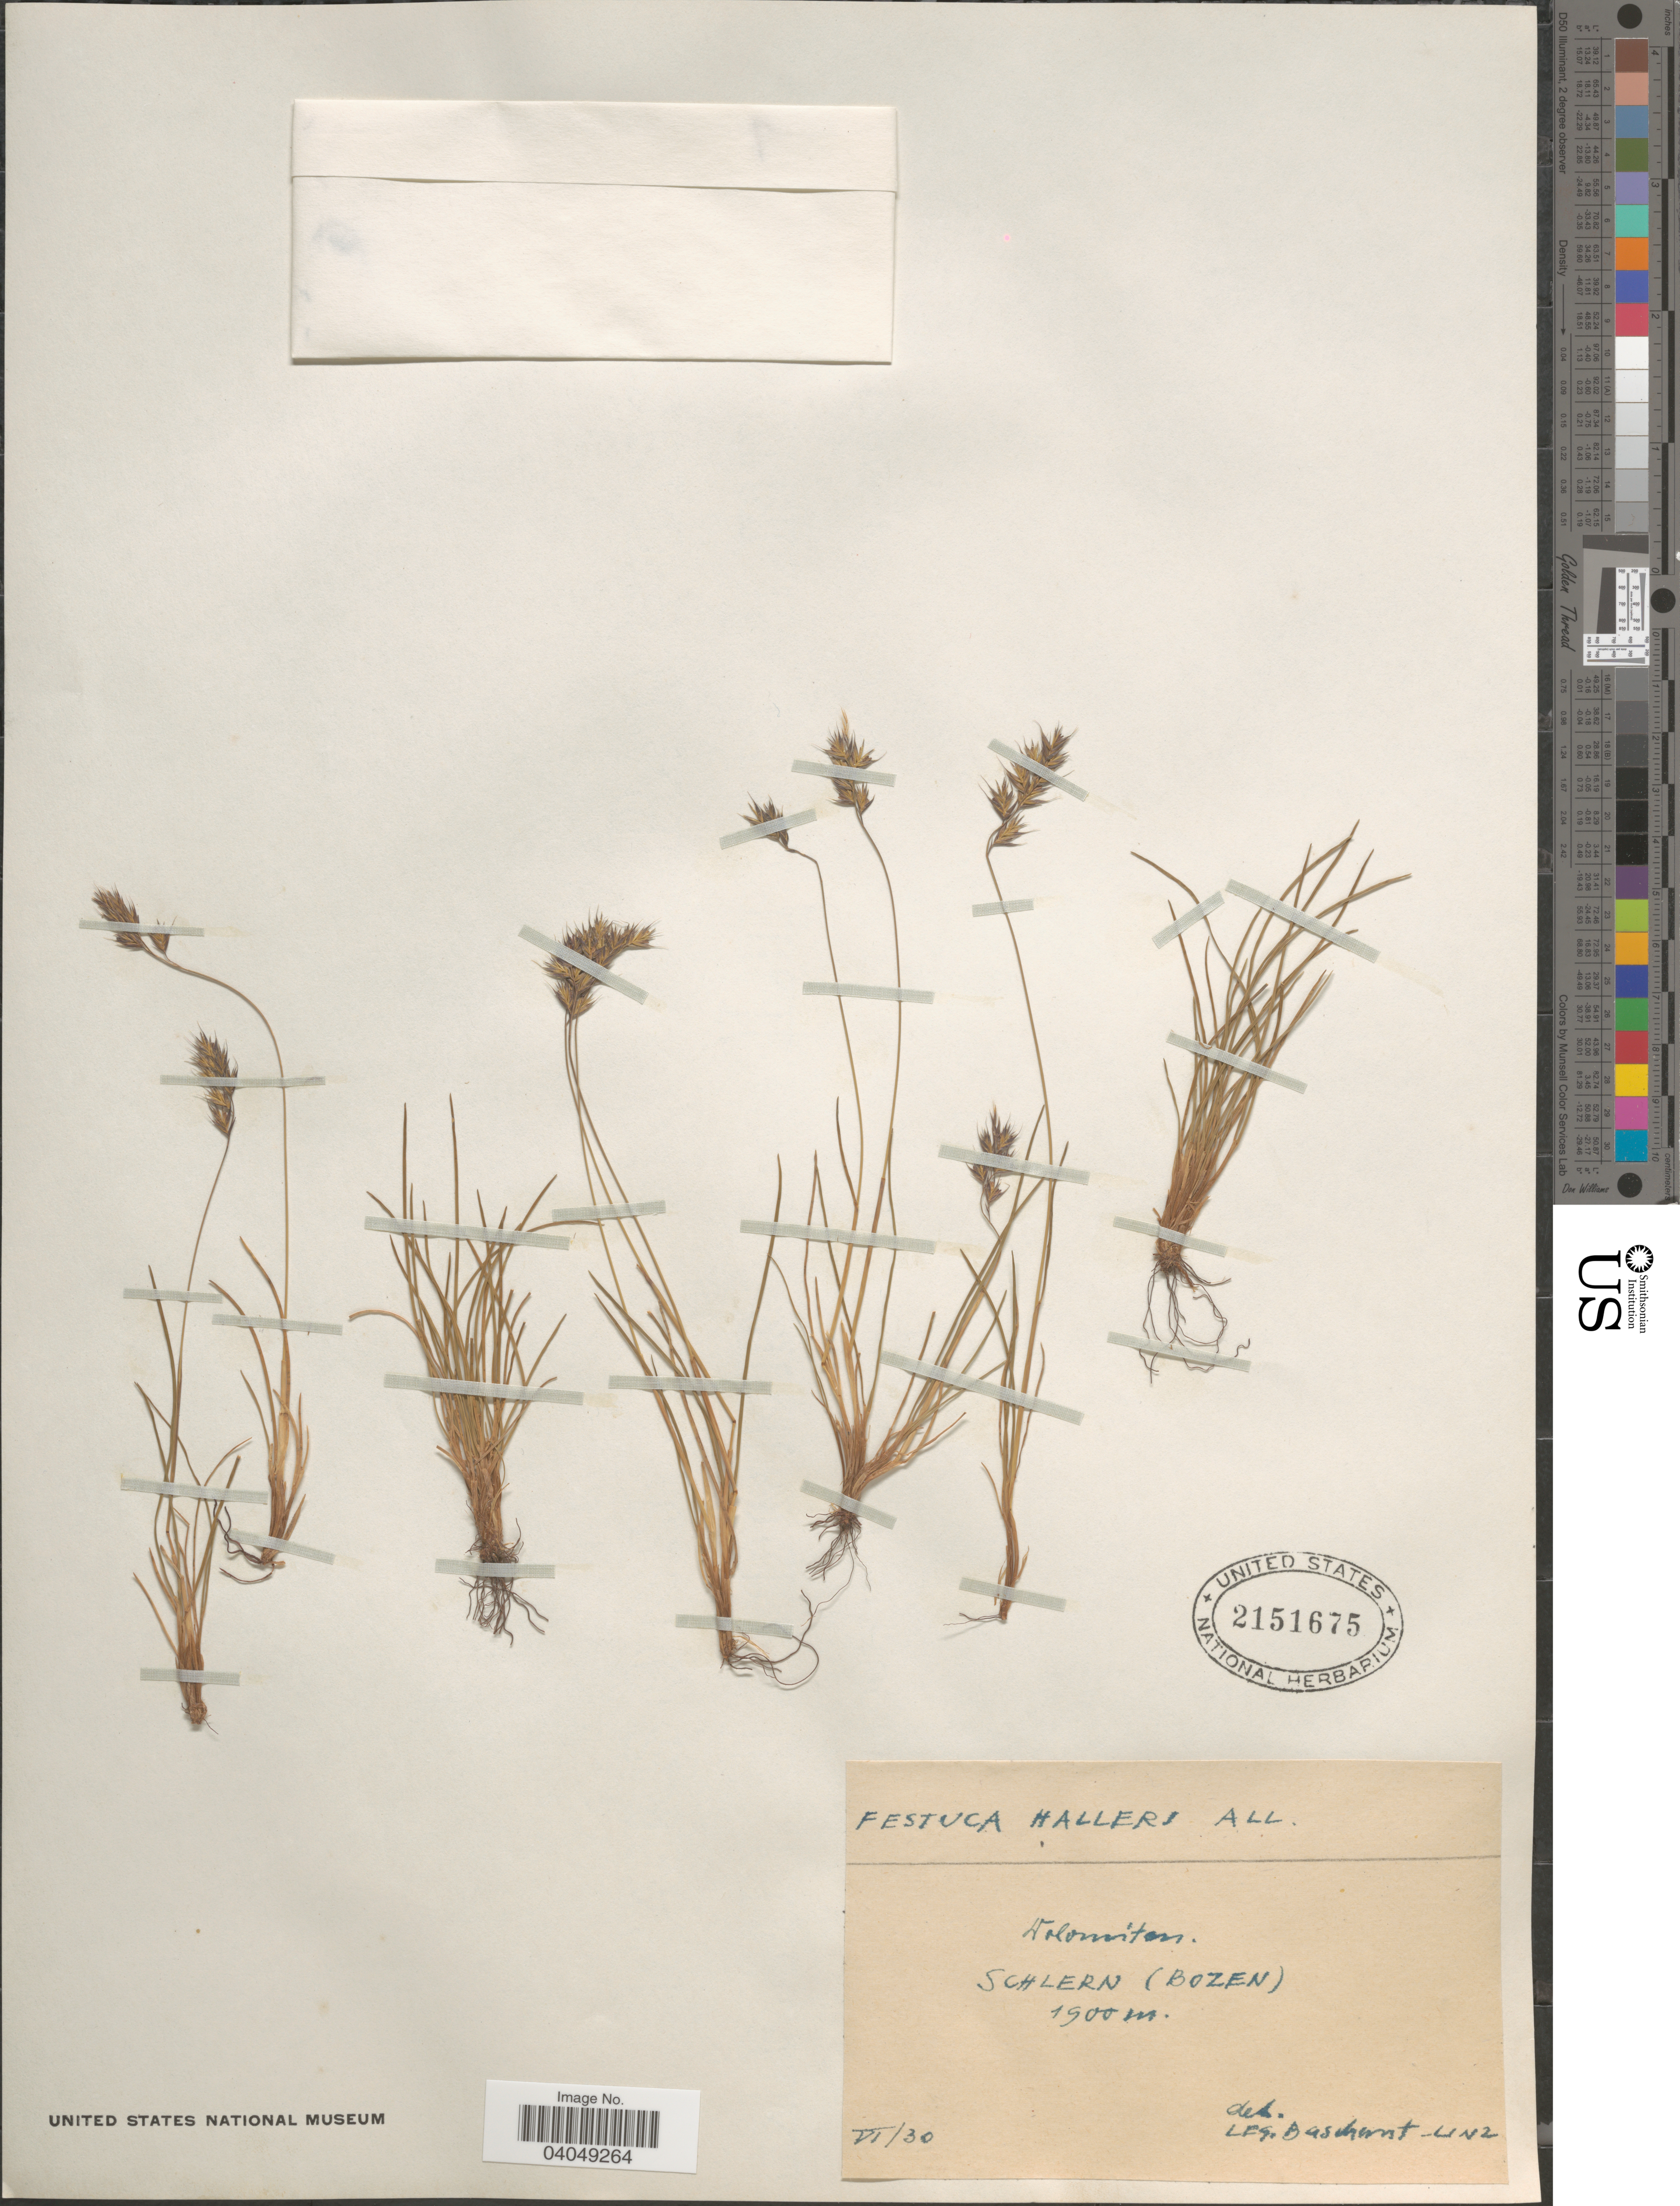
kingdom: Plantae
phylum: Tracheophyta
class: Liliopsida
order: Poales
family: Poaceae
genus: Festuca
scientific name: Festuca halleri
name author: All.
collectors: R. Baschant & Linz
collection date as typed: Transcribed d/m/y: /6/30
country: Italy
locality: Dolomiten. Schlern (Bozen).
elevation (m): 1900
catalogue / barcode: US 2151675